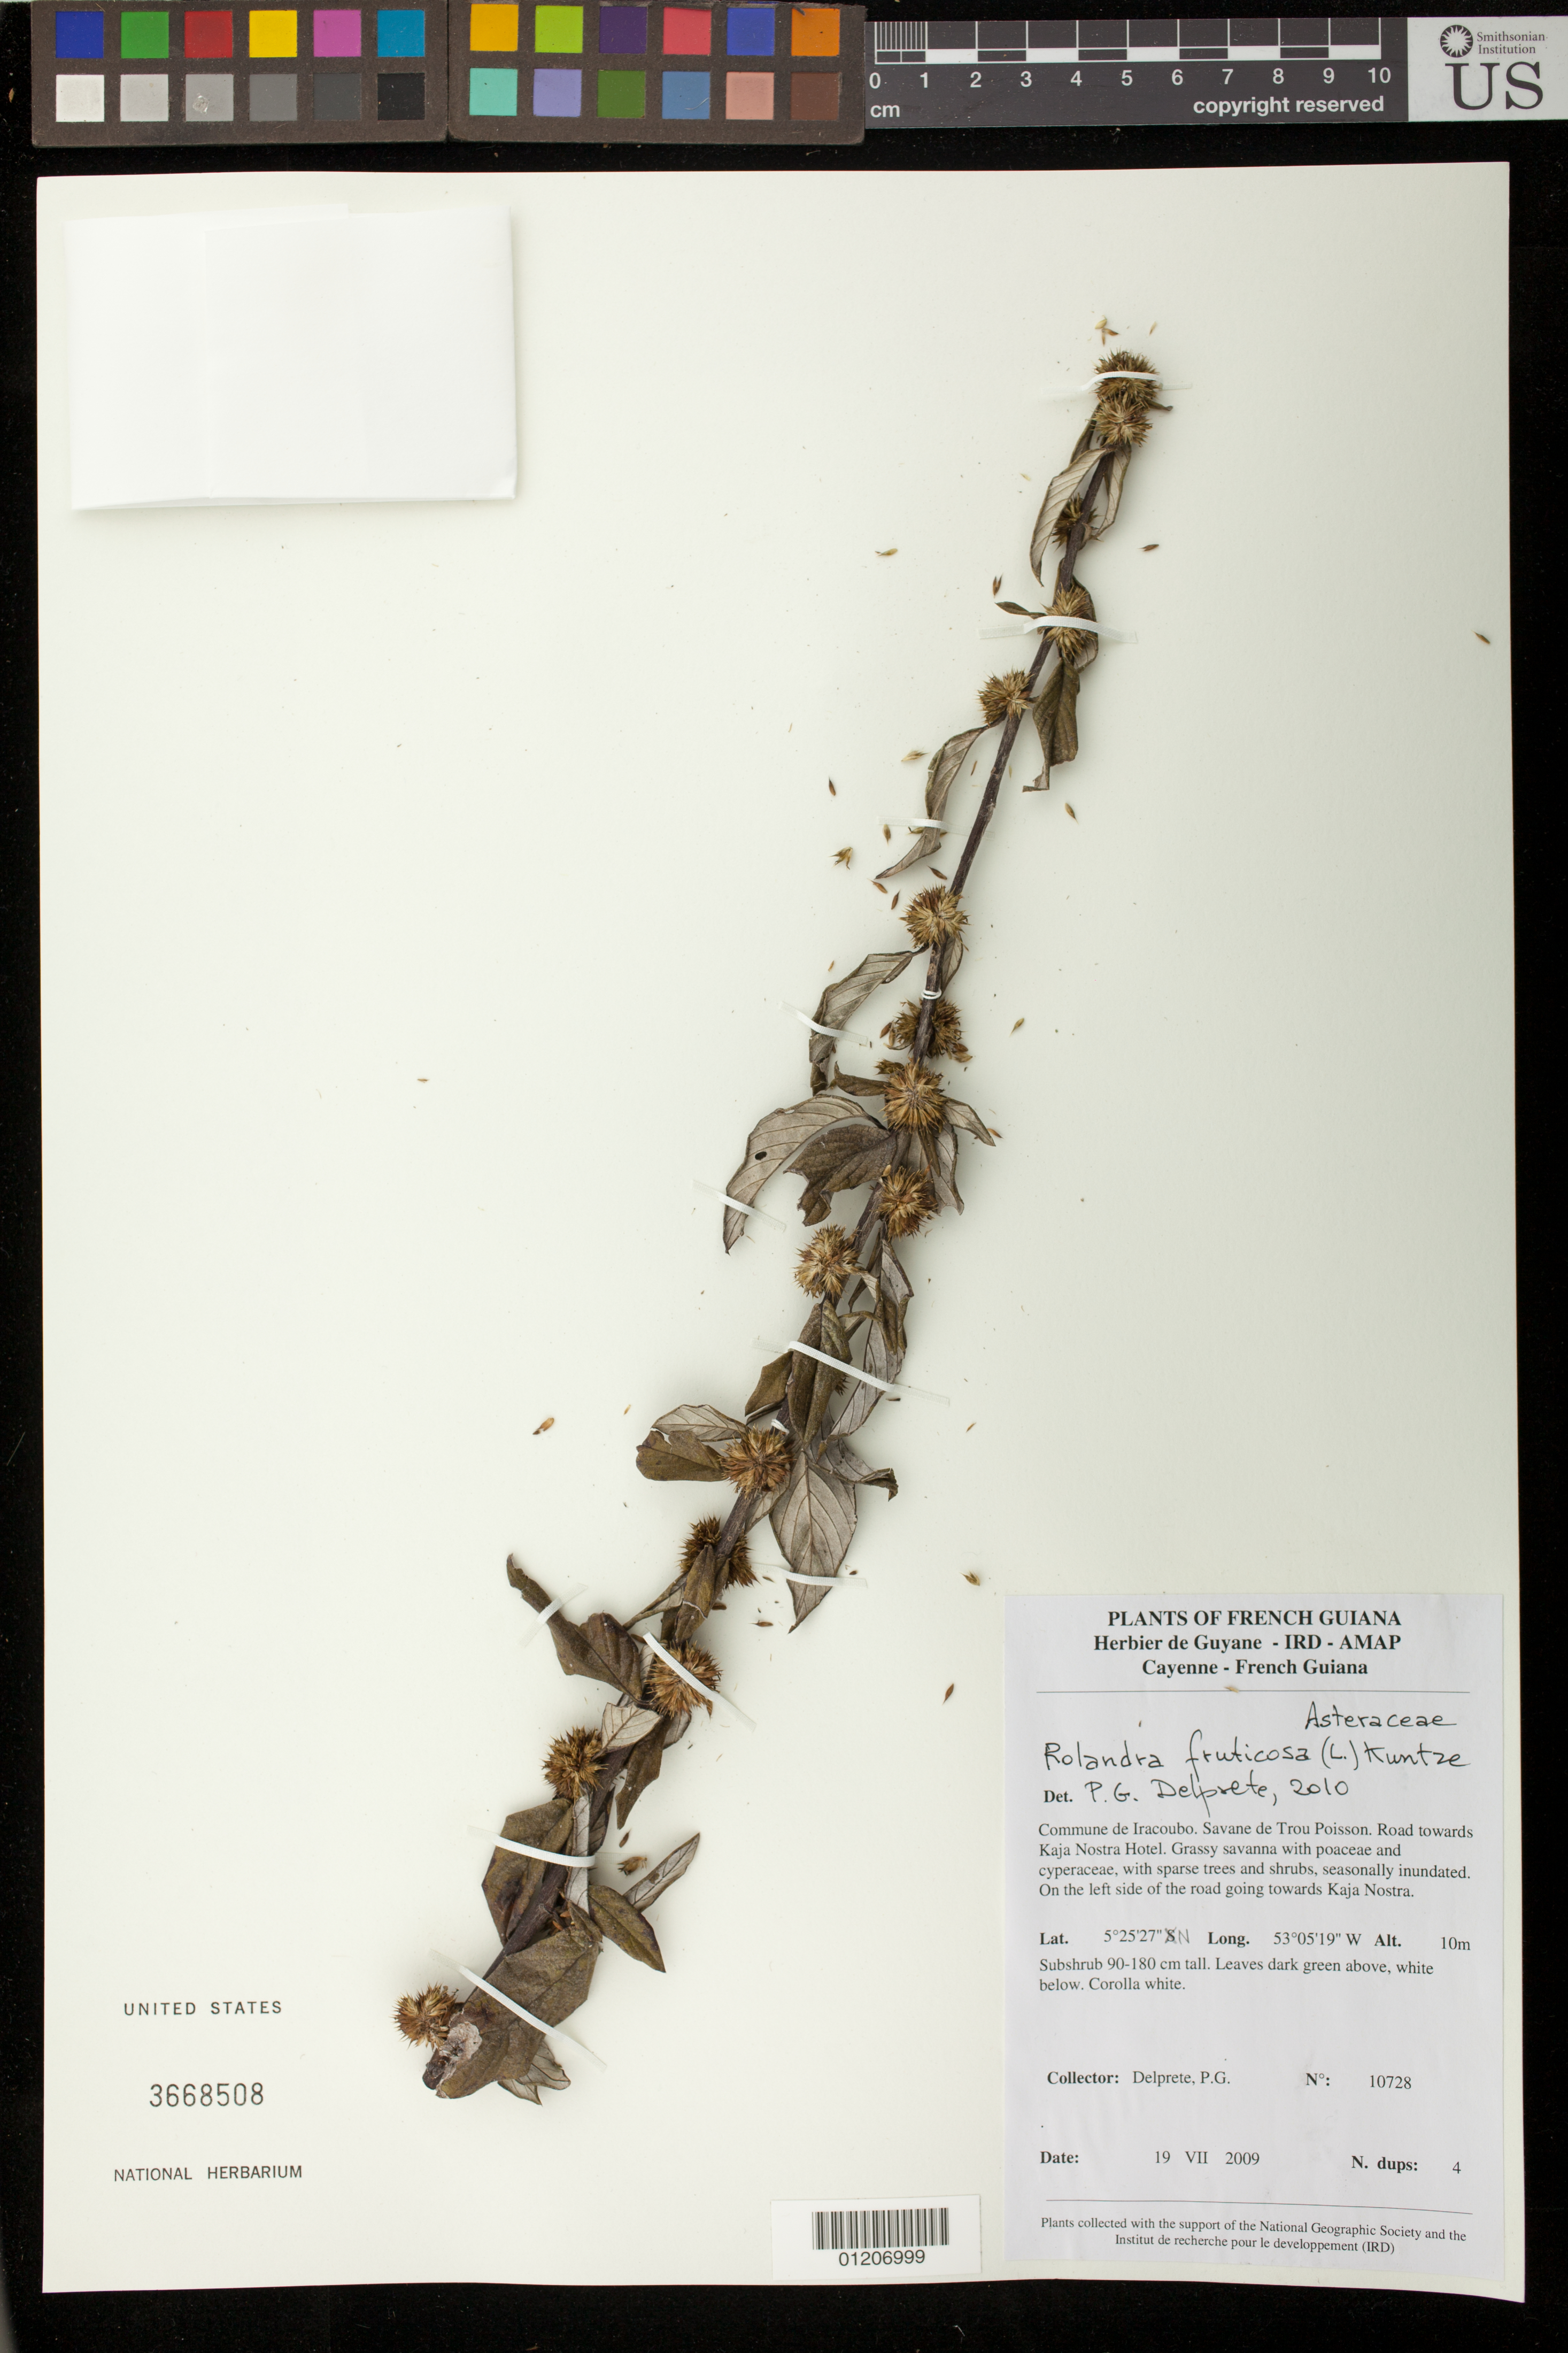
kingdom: Plantae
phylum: Tracheophyta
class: Magnoliopsida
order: Asterales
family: Asteraceae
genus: Rolandra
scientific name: Rolandra fruticosa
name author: (L.) Kuntze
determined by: Delprete, P. G., Herb. de Guyane Cay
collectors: P. G. Delprete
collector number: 10728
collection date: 2009-07-19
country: French Guiana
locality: Commune de Iracoubo. Savane de Trou Poisson. Road Towards Kaja Nostra Hotel. On the left side of the road going towards Kaja Nostra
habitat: Grassy savanna with poaceae and cyperaceae, with sparse trees and shrubs, seasonally inundated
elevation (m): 10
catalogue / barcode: US 3668508